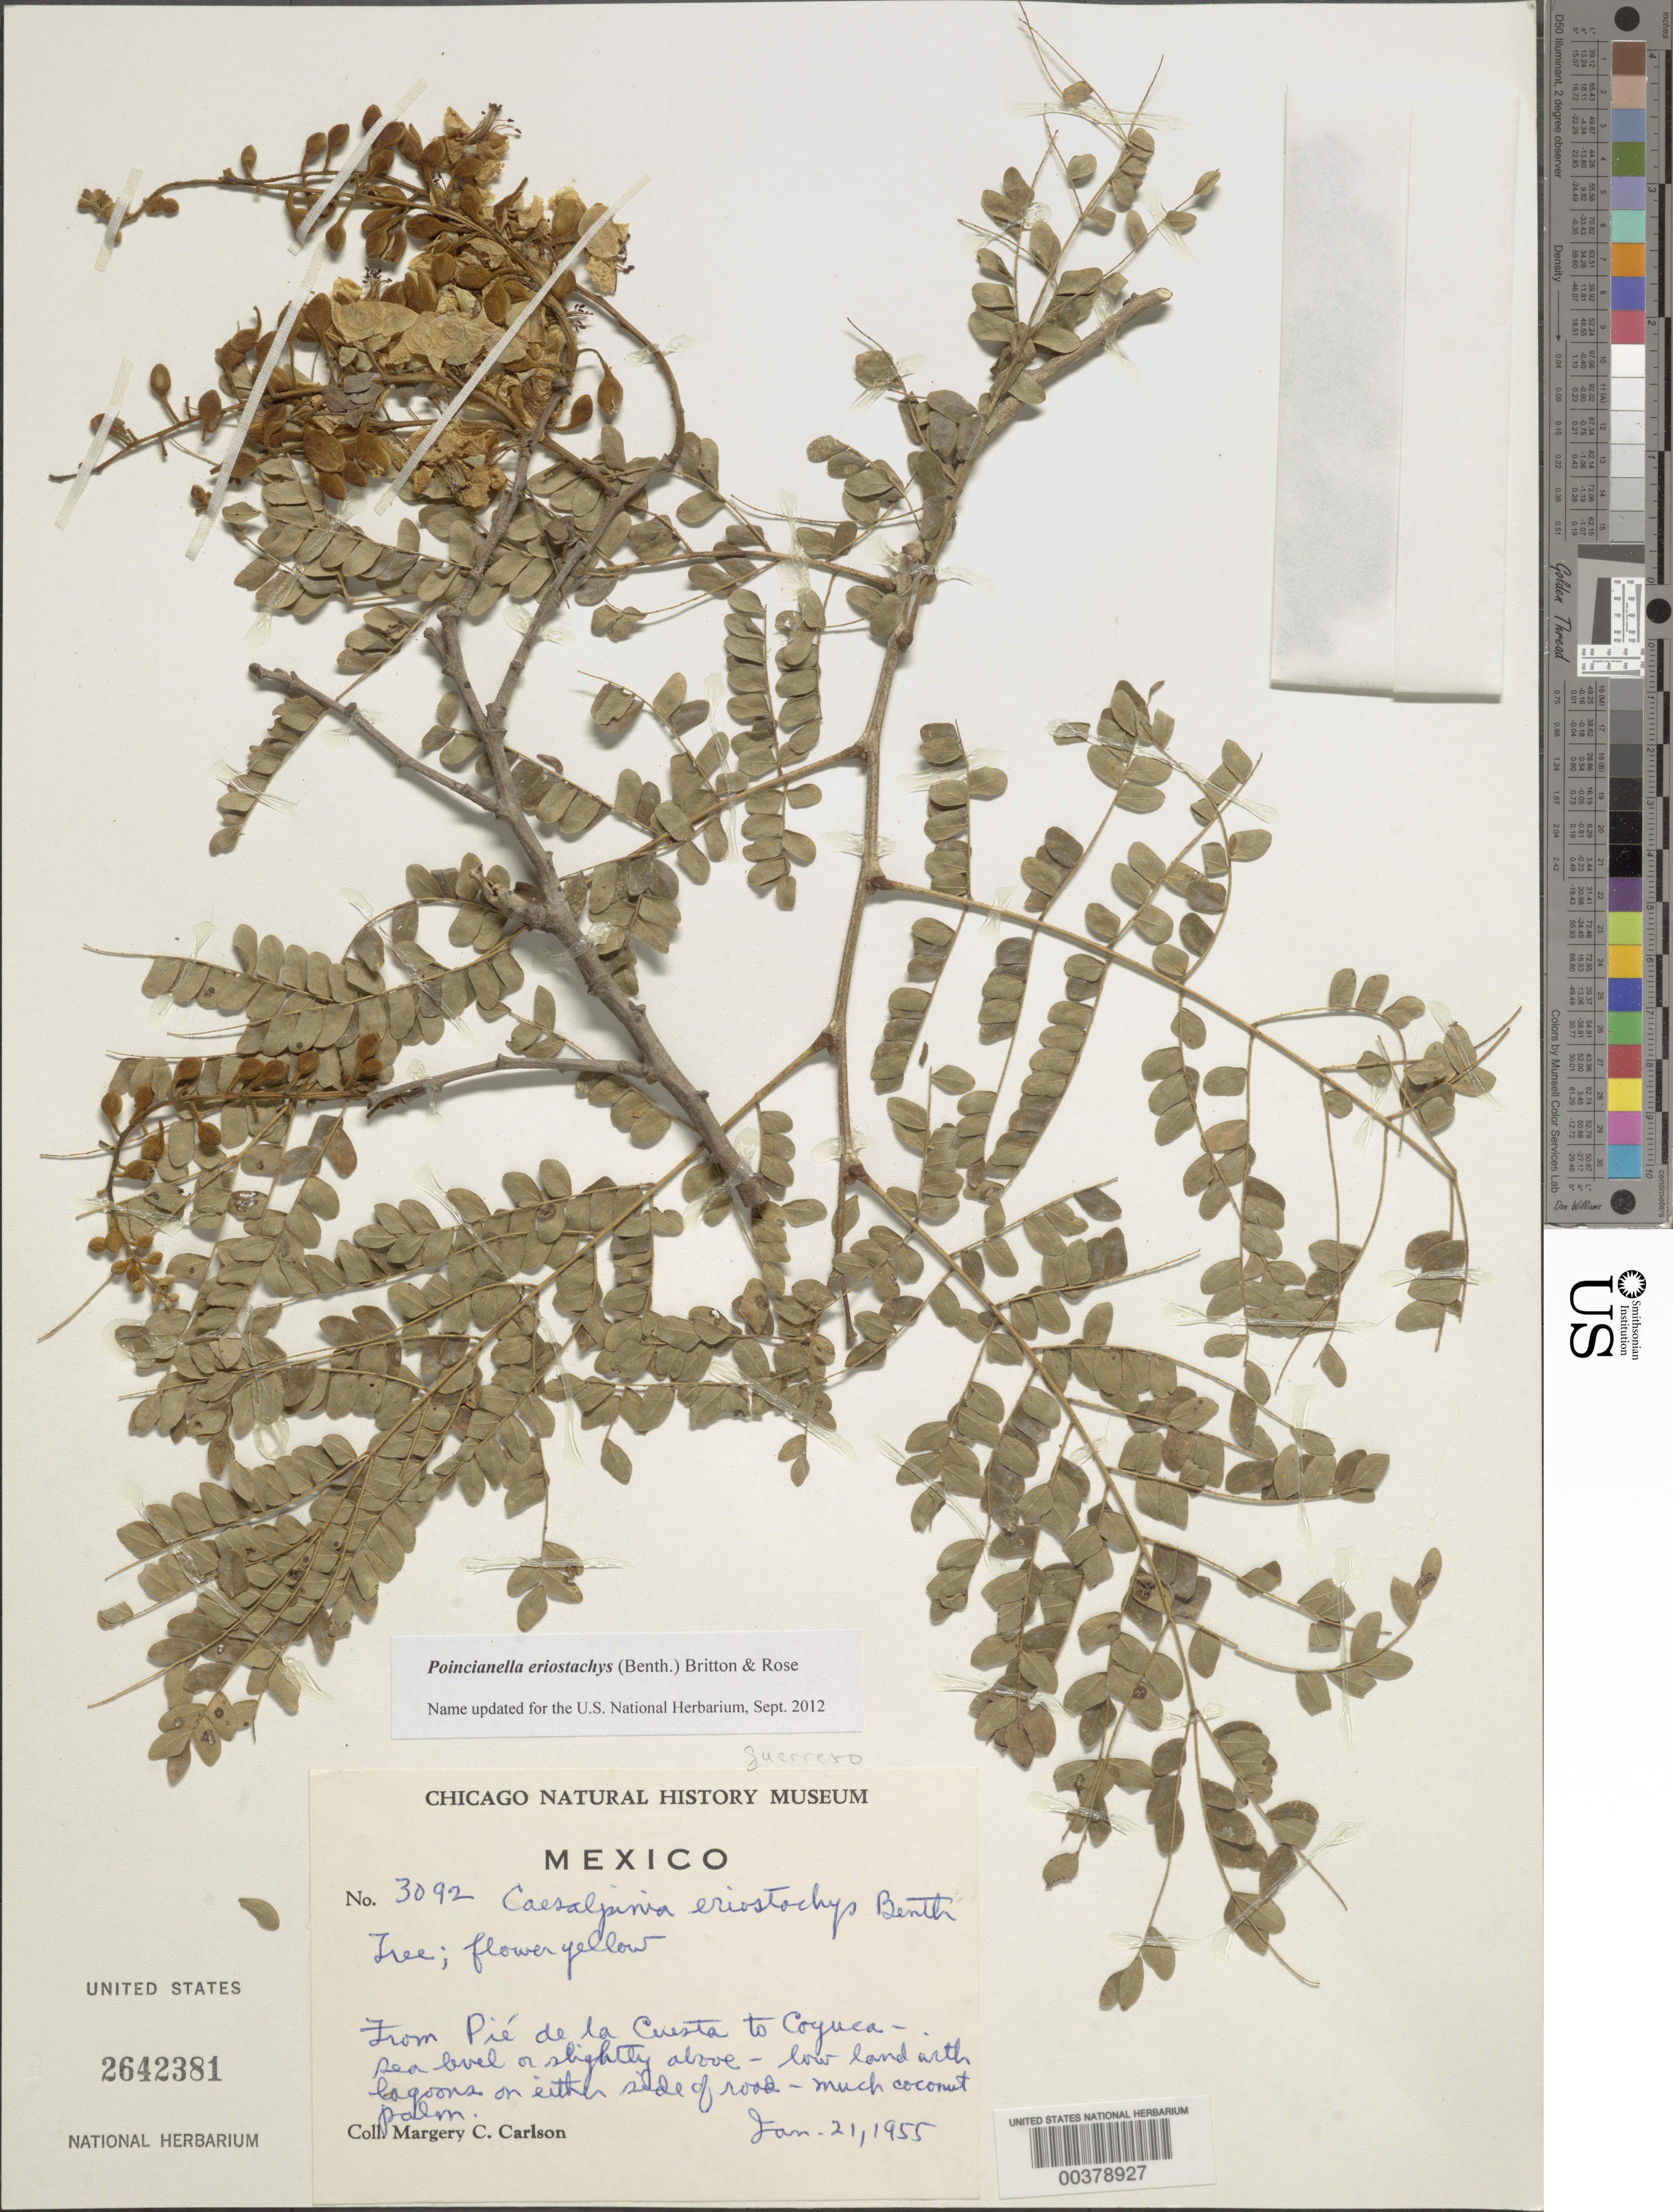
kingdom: Plantae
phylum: Tracheophyta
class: Magnoliopsida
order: Fabales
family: Fabaceae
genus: Cenostigma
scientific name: Cenostigma eriostachys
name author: (Benth.) Gagnon & G.P. Lewis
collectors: M. C. Carlson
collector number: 3092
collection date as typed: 21 Jan 1955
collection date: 1955-01-21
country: Mexico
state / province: Guerrero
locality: From Pie de La Cuesta to Coyuca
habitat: Low land with lagoons on either side of road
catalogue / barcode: US 2642381